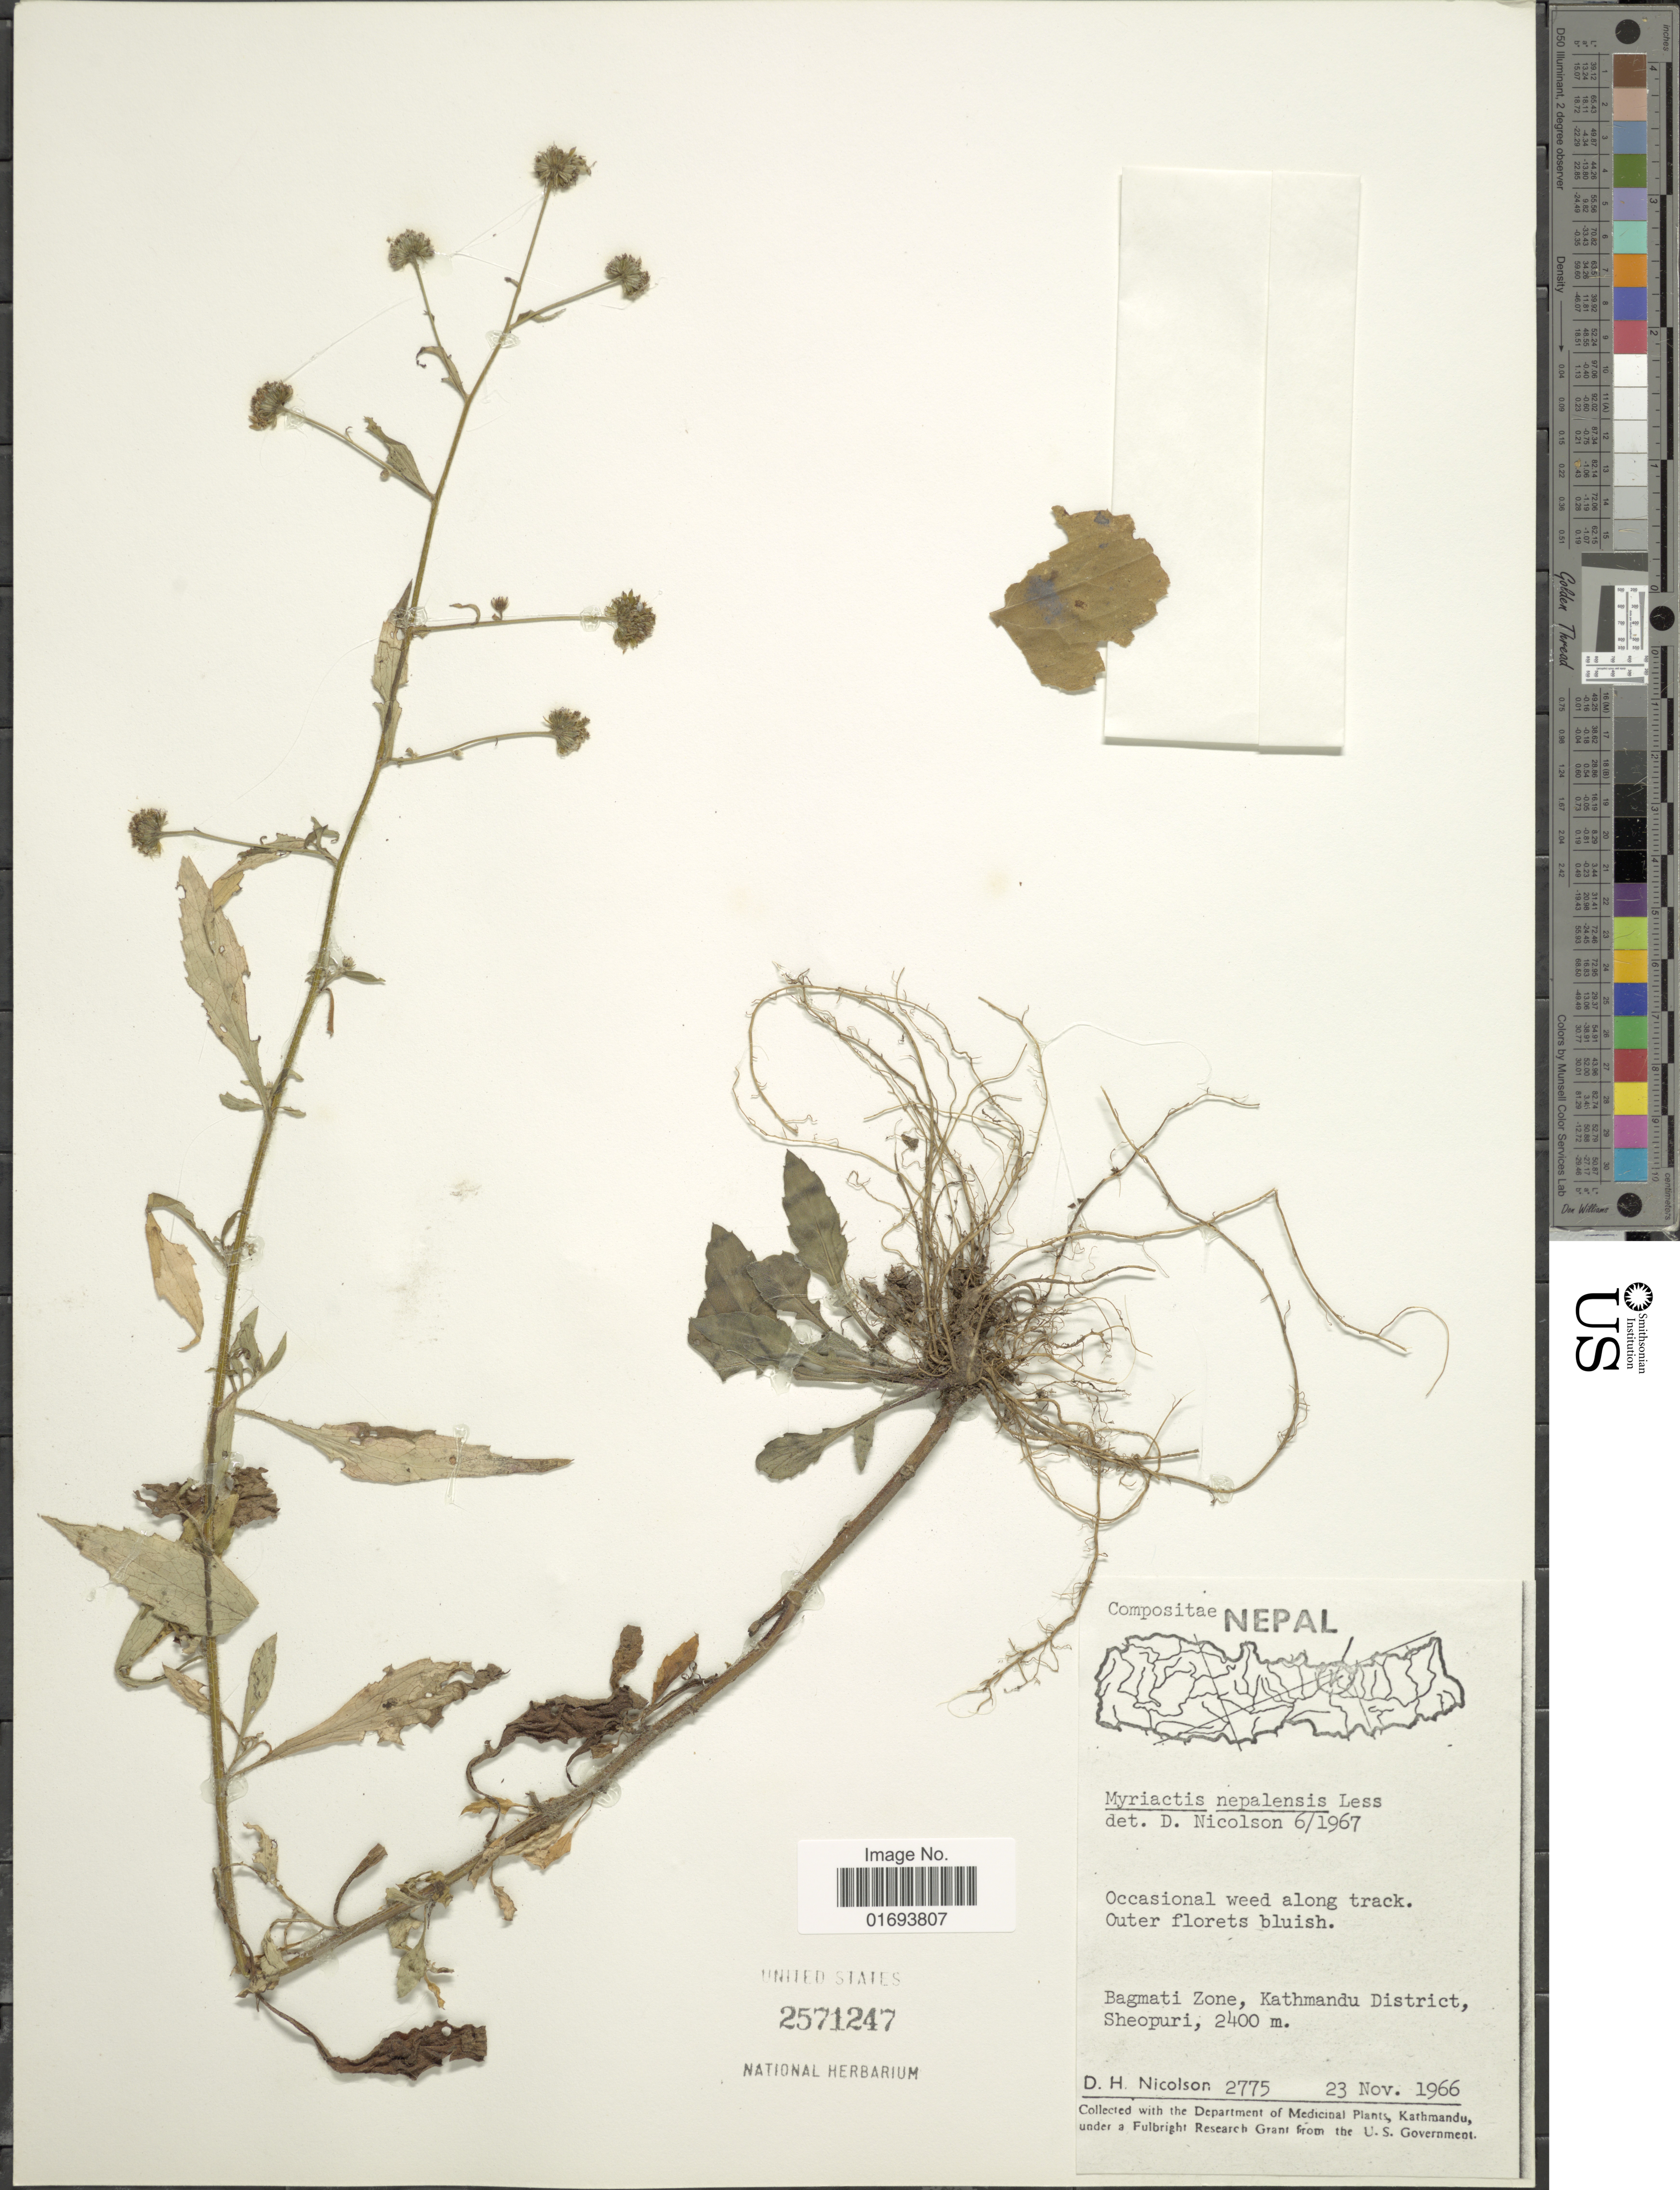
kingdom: Plantae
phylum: Tracheophyta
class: Magnoliopsida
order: Asterales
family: Asteraceae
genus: Myriactis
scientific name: Myriactis nepalensis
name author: Less.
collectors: D. H. Nicolson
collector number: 2775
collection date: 1966-11-23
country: Nepal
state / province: Bagmati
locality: Bagmati Zone, Kathmandu District, Sheopuri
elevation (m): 2400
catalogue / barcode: US 2571247